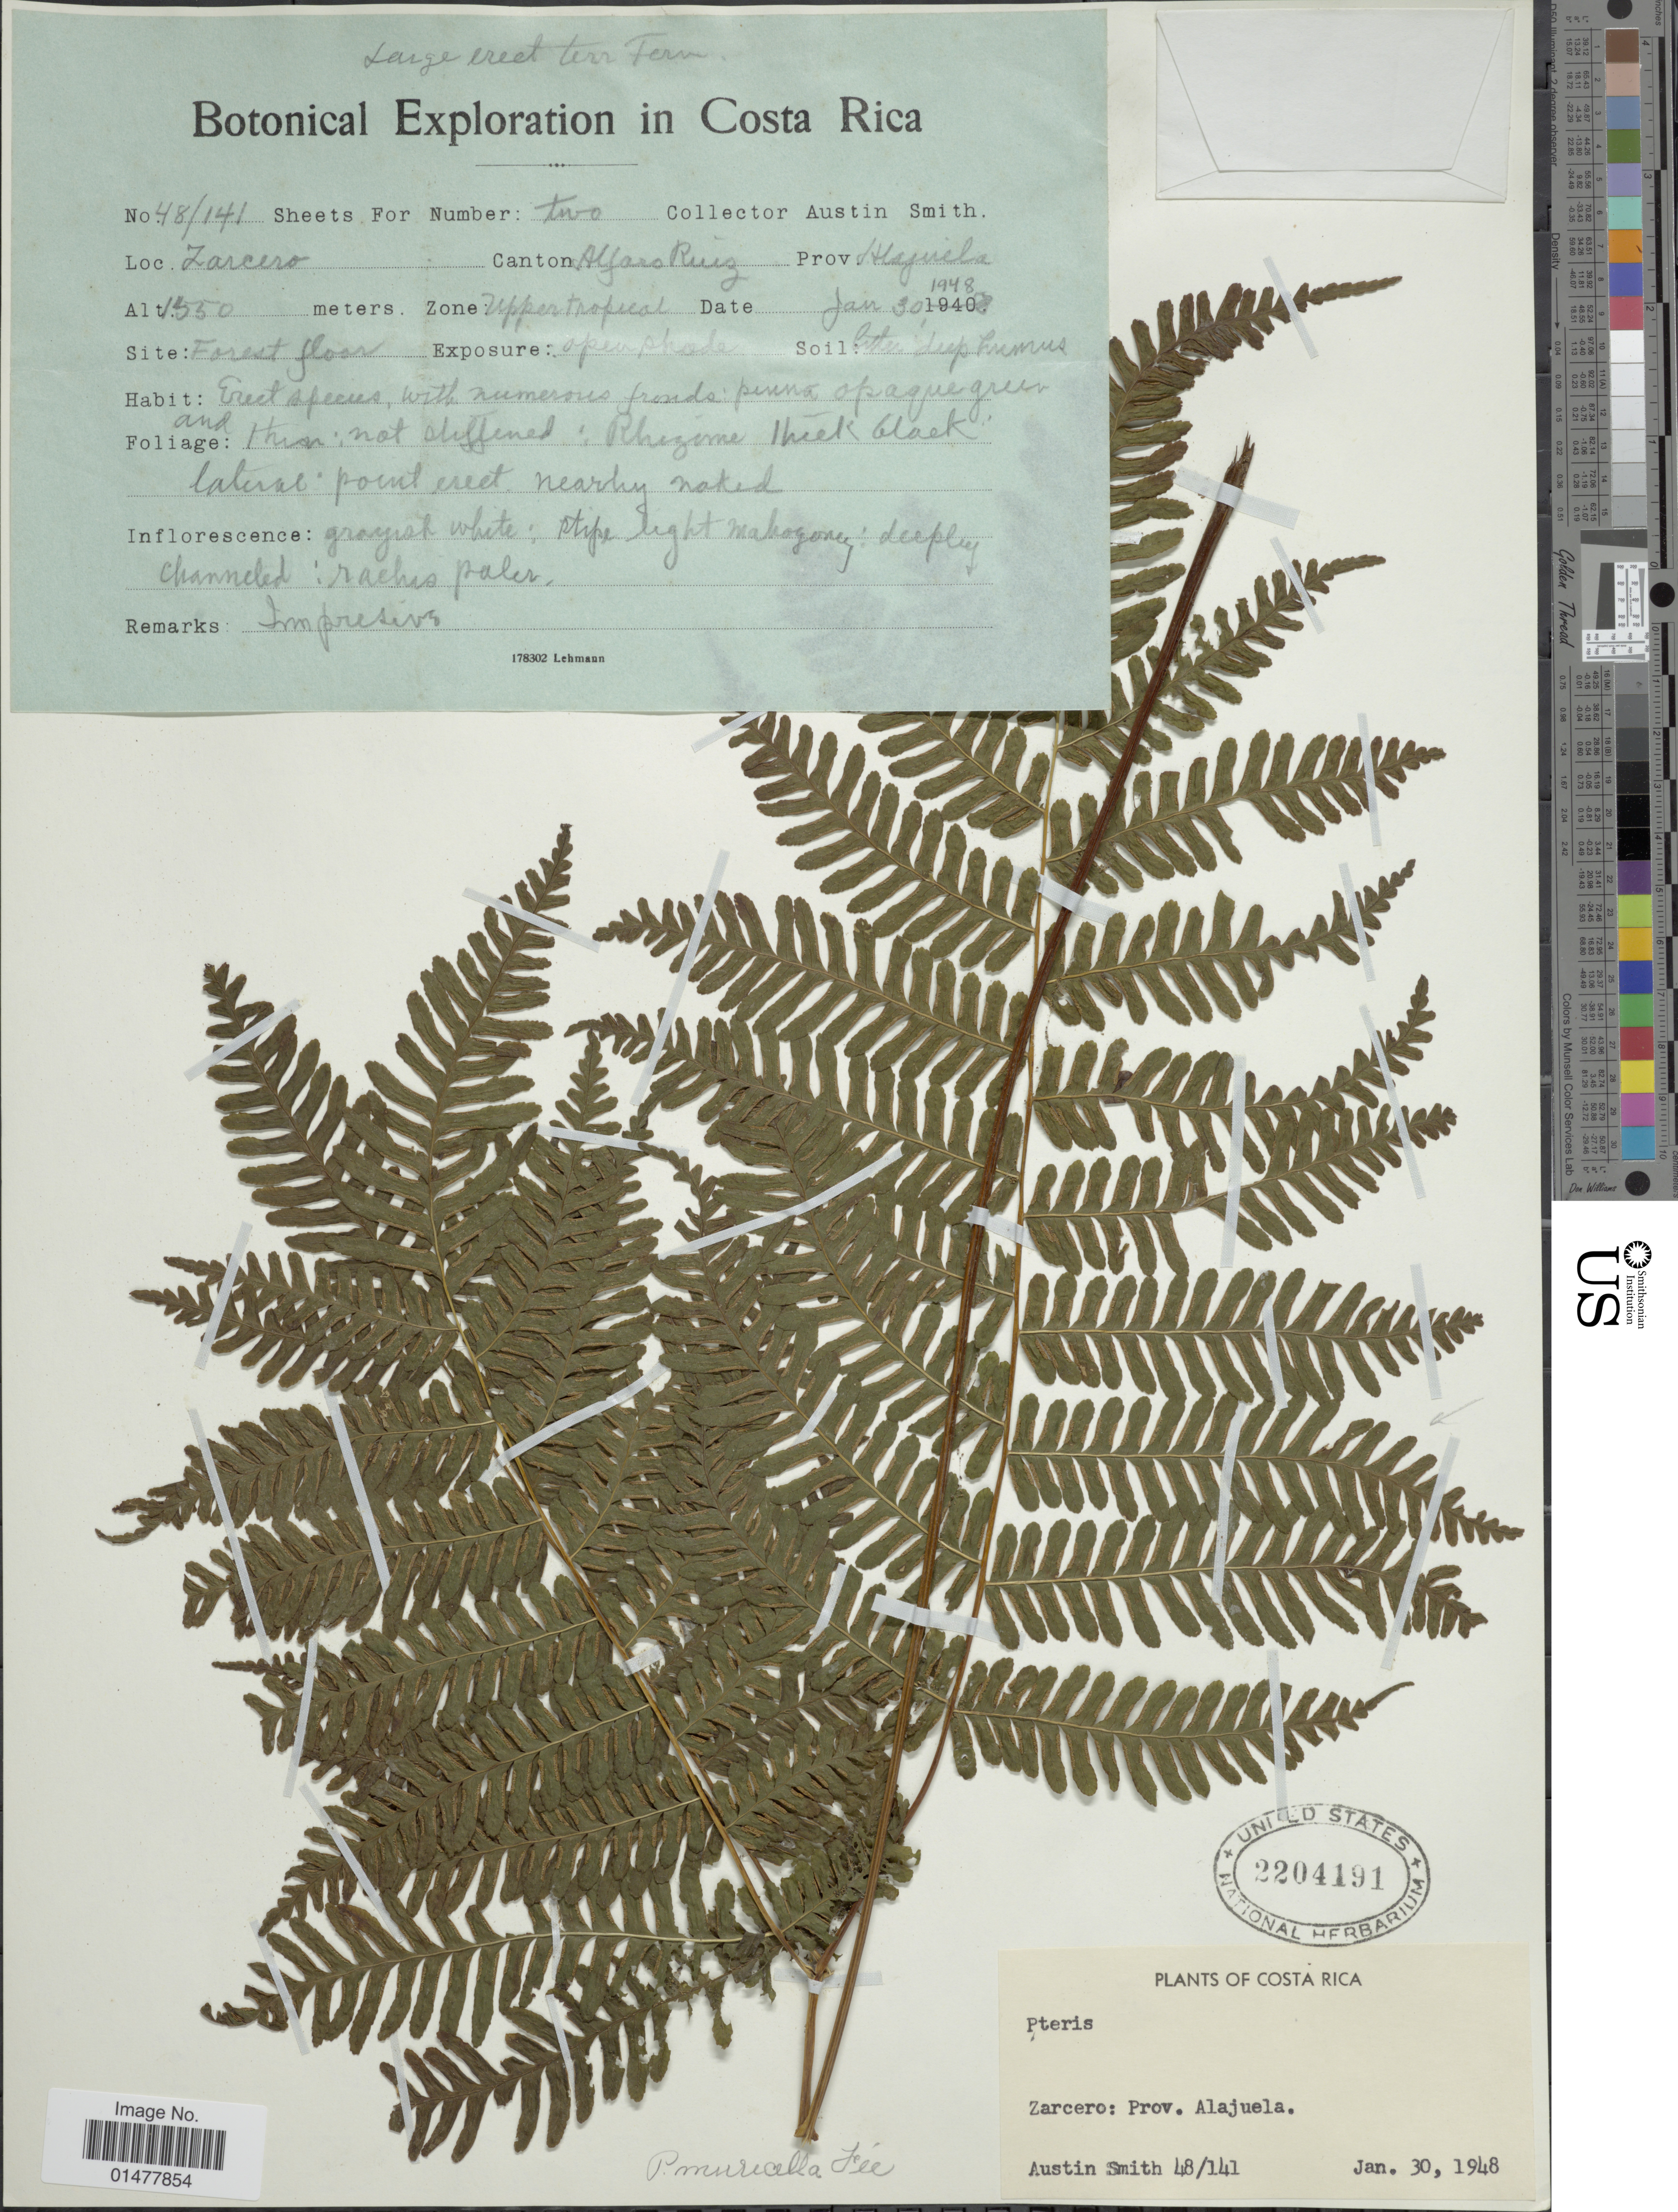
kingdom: Plantae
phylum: Tracheophyta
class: Polypodiopsida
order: Polypodiales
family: Pteridaceae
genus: Pteris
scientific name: Pteris muricella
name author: Fée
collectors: Aust P. Smith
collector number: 48/141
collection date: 1948-01-30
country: Costa Rica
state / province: Alajuela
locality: Zarcero: prov. Alajuela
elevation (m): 1550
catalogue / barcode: US 2204191